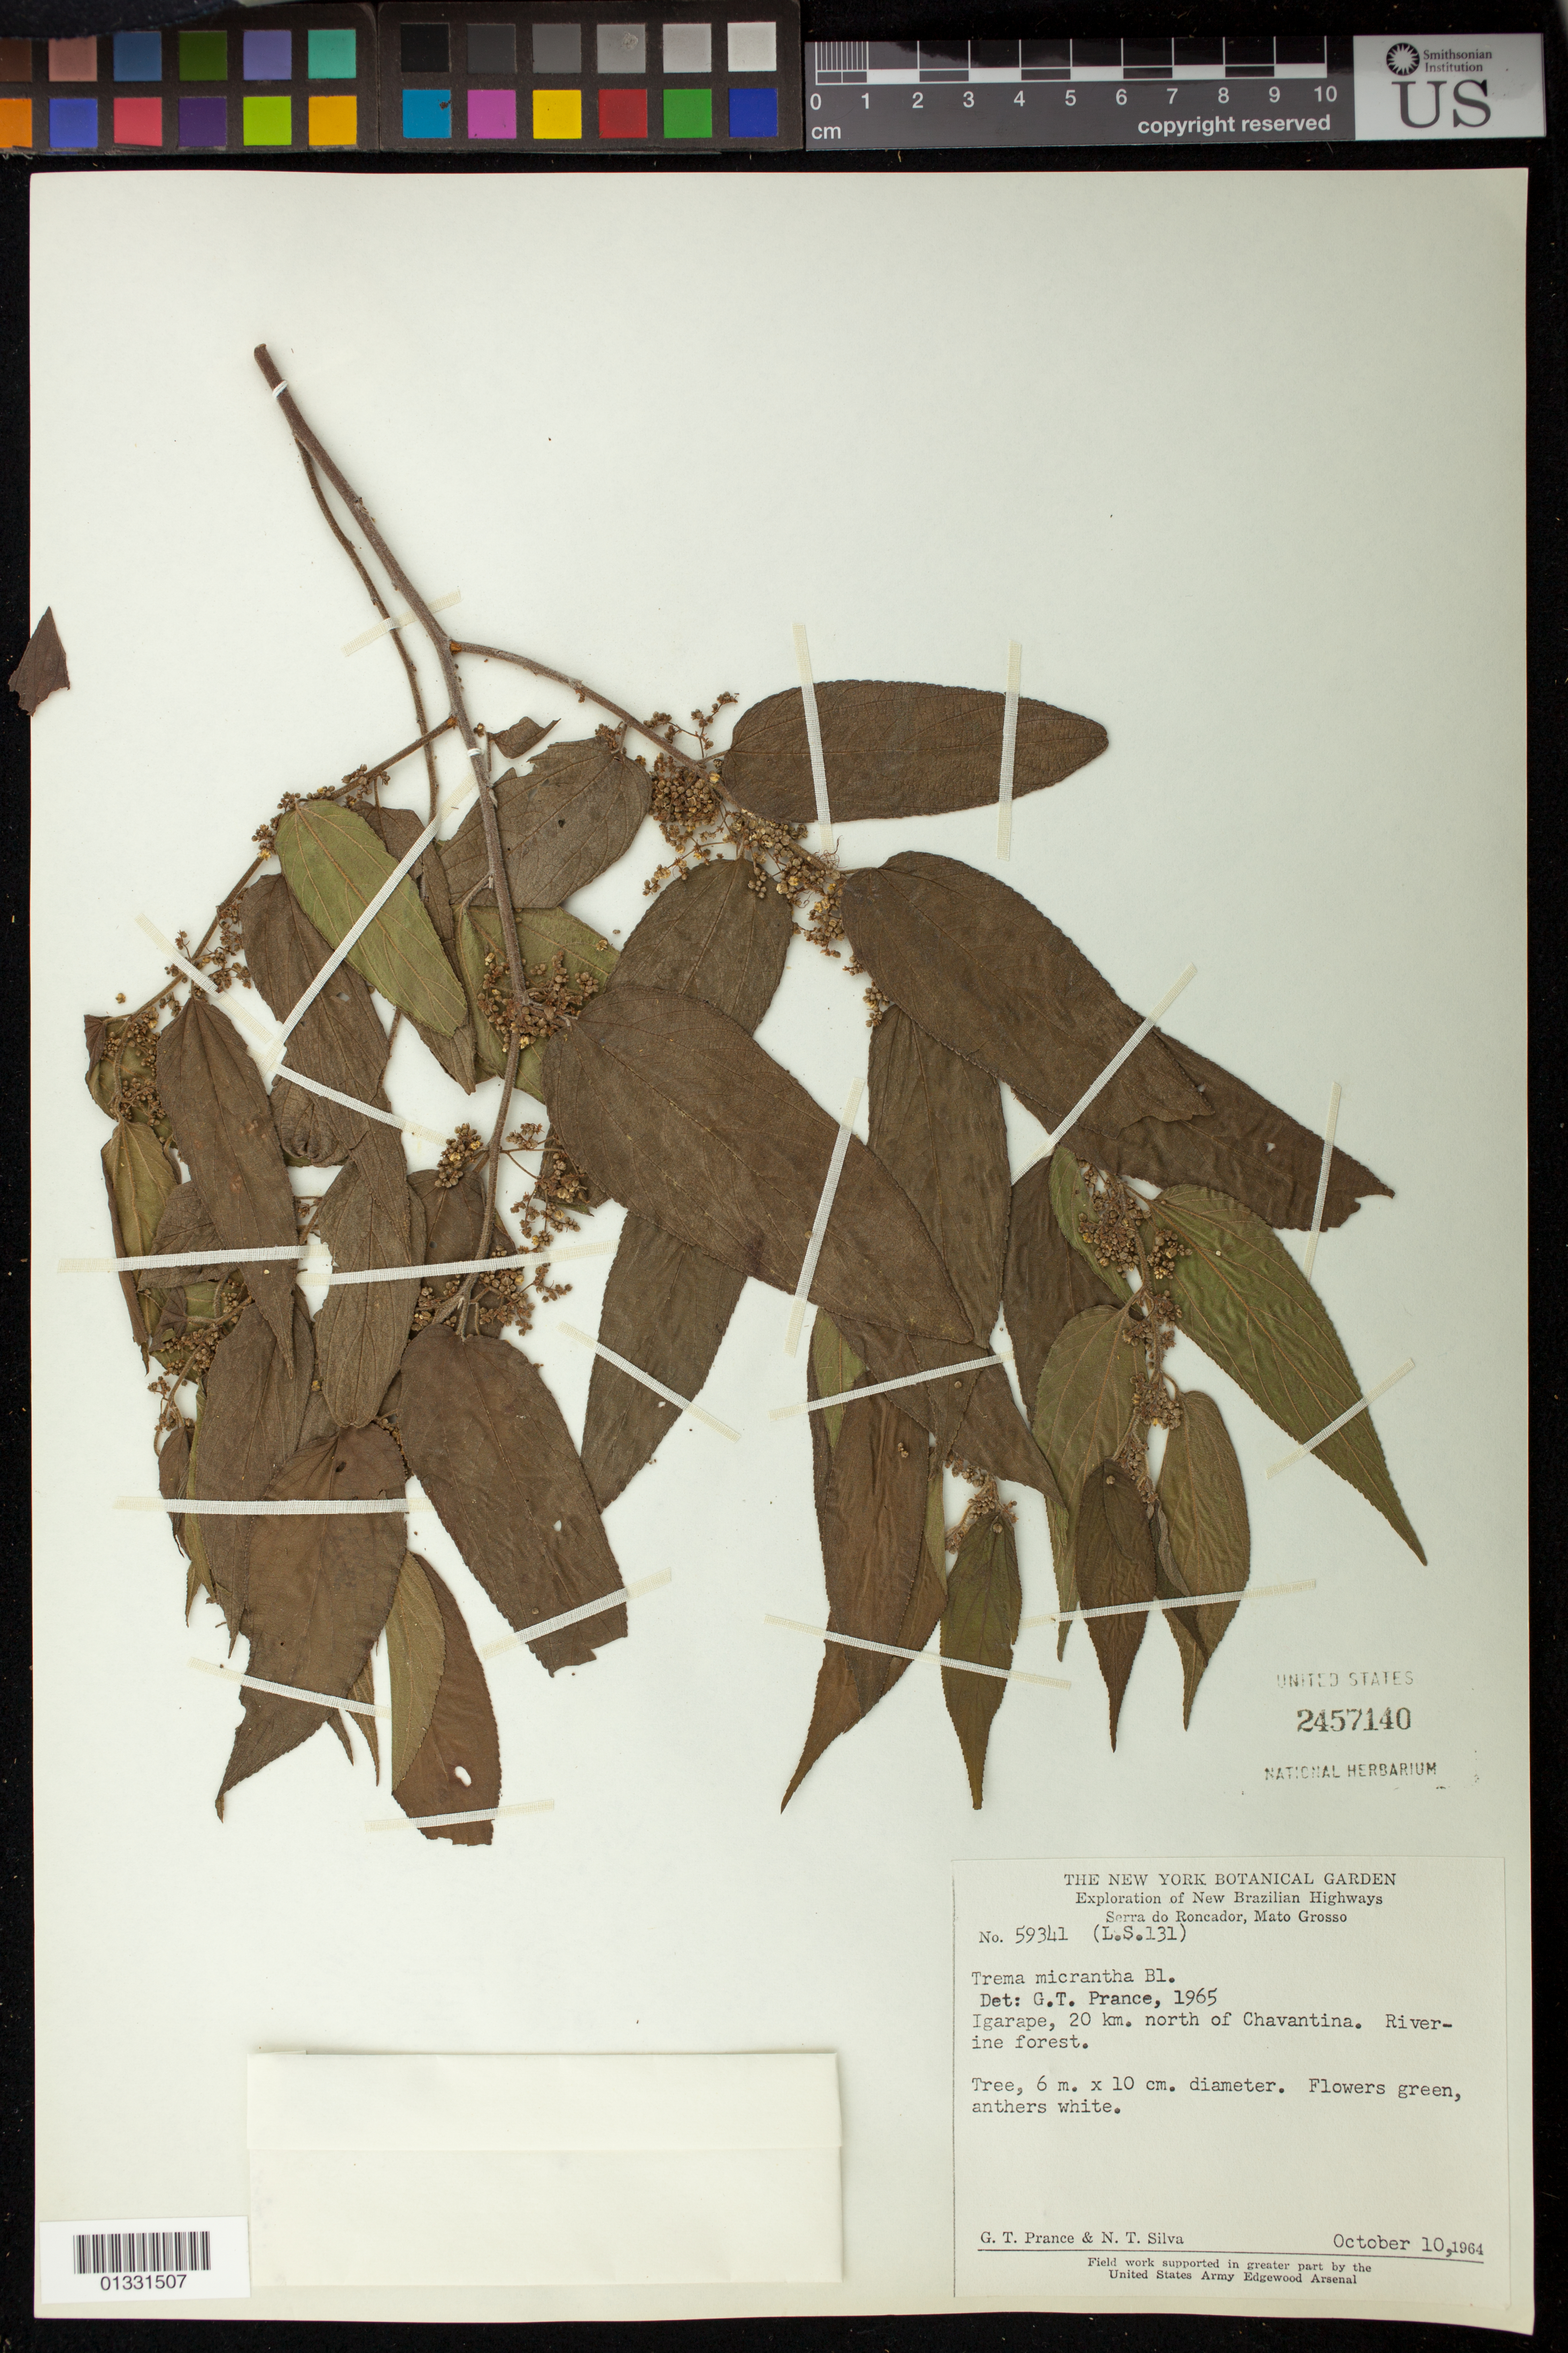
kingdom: Plantae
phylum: Tracheophyta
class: Magnoliopsida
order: Rosales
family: Cannabaceae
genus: Trema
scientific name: Trema micranthum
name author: (L.) Blume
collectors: G. T. Prance & N. T. Silva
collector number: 59341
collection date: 1964-10-10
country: Brazil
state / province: Mato Grosso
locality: Serra do Roncador. Igarape 20 km north of antinaXav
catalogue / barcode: US 2457140